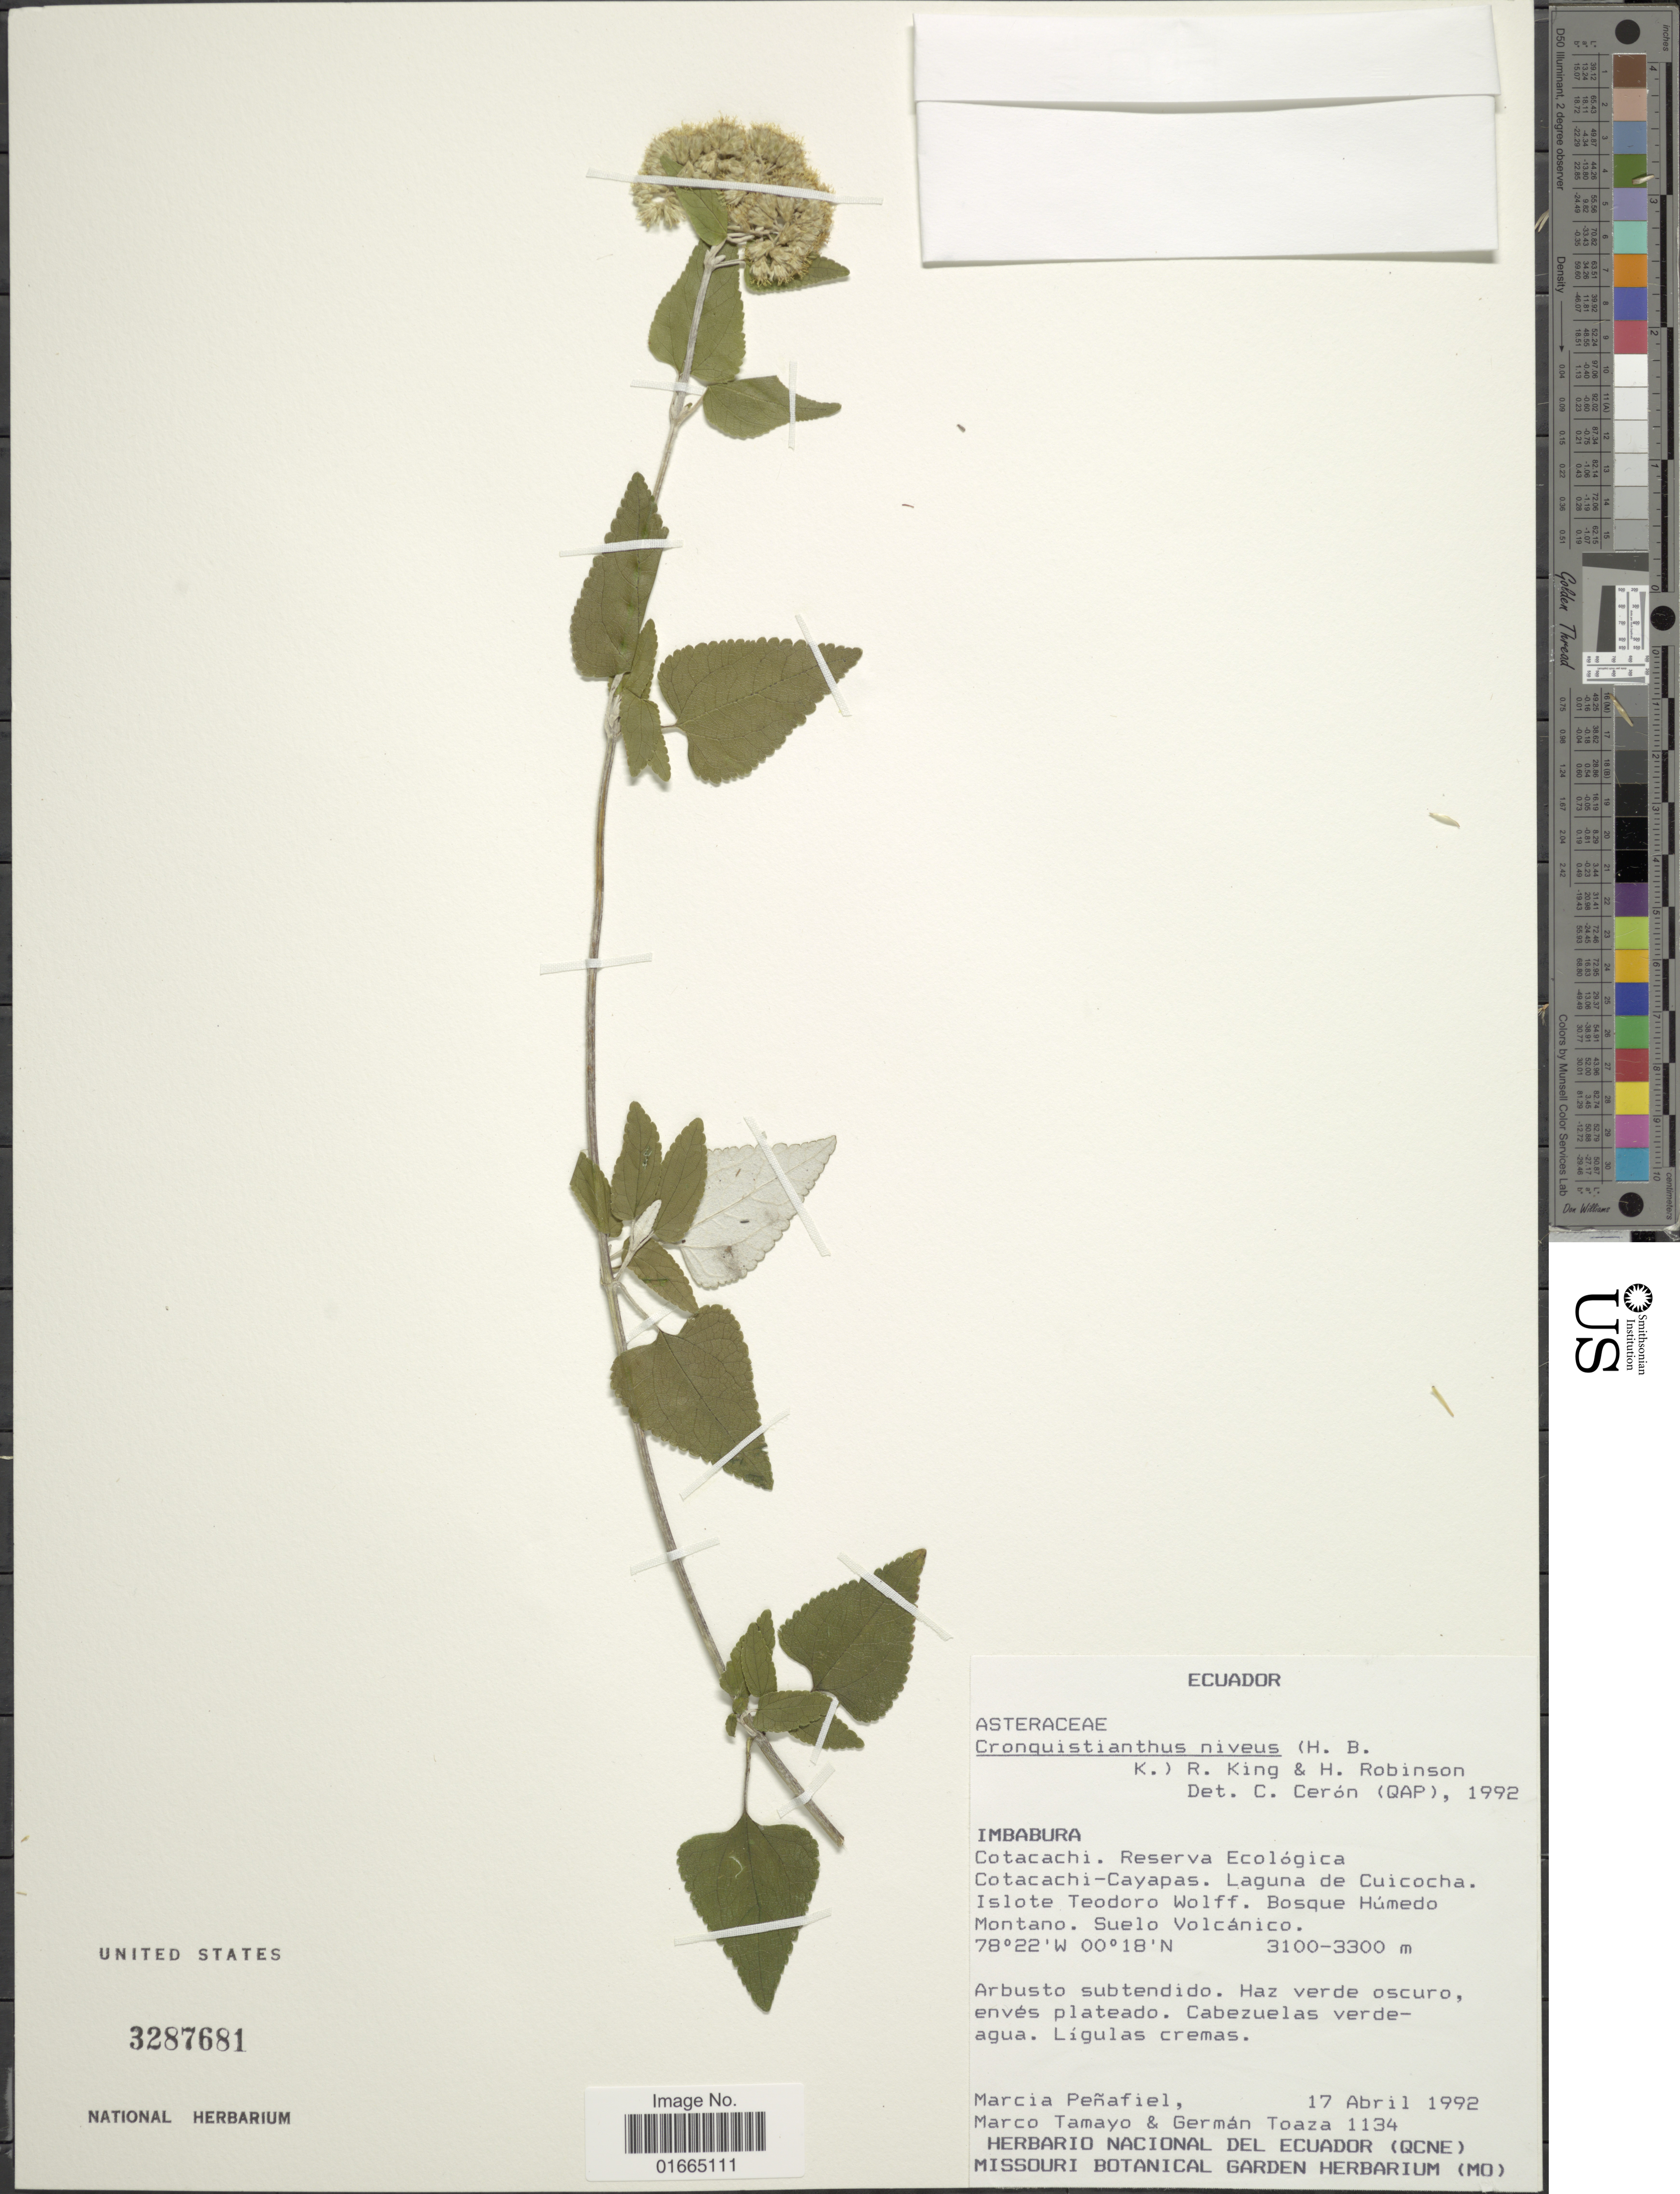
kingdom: Plantae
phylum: Tracheophyta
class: Magnoliopsida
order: Asterales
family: Asteraceae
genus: Cronquistianthus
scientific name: Cronquistianthus niveus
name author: (Kunth) R.M. King & H. Rob.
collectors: M. Penafiel, M. Tamayo & G. Toasa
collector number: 1134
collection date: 1992-04-17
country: Ecuador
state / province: Imbabura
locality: Imbabura. Cotacachi. Resedrva Ecológica. Cotacachi - Cayapas. Laguna de Cuicocha. Islote Teodoro Wolff. Bosque Húmedo Montano. Suelo Volcánico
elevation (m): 3100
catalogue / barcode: US 3287681